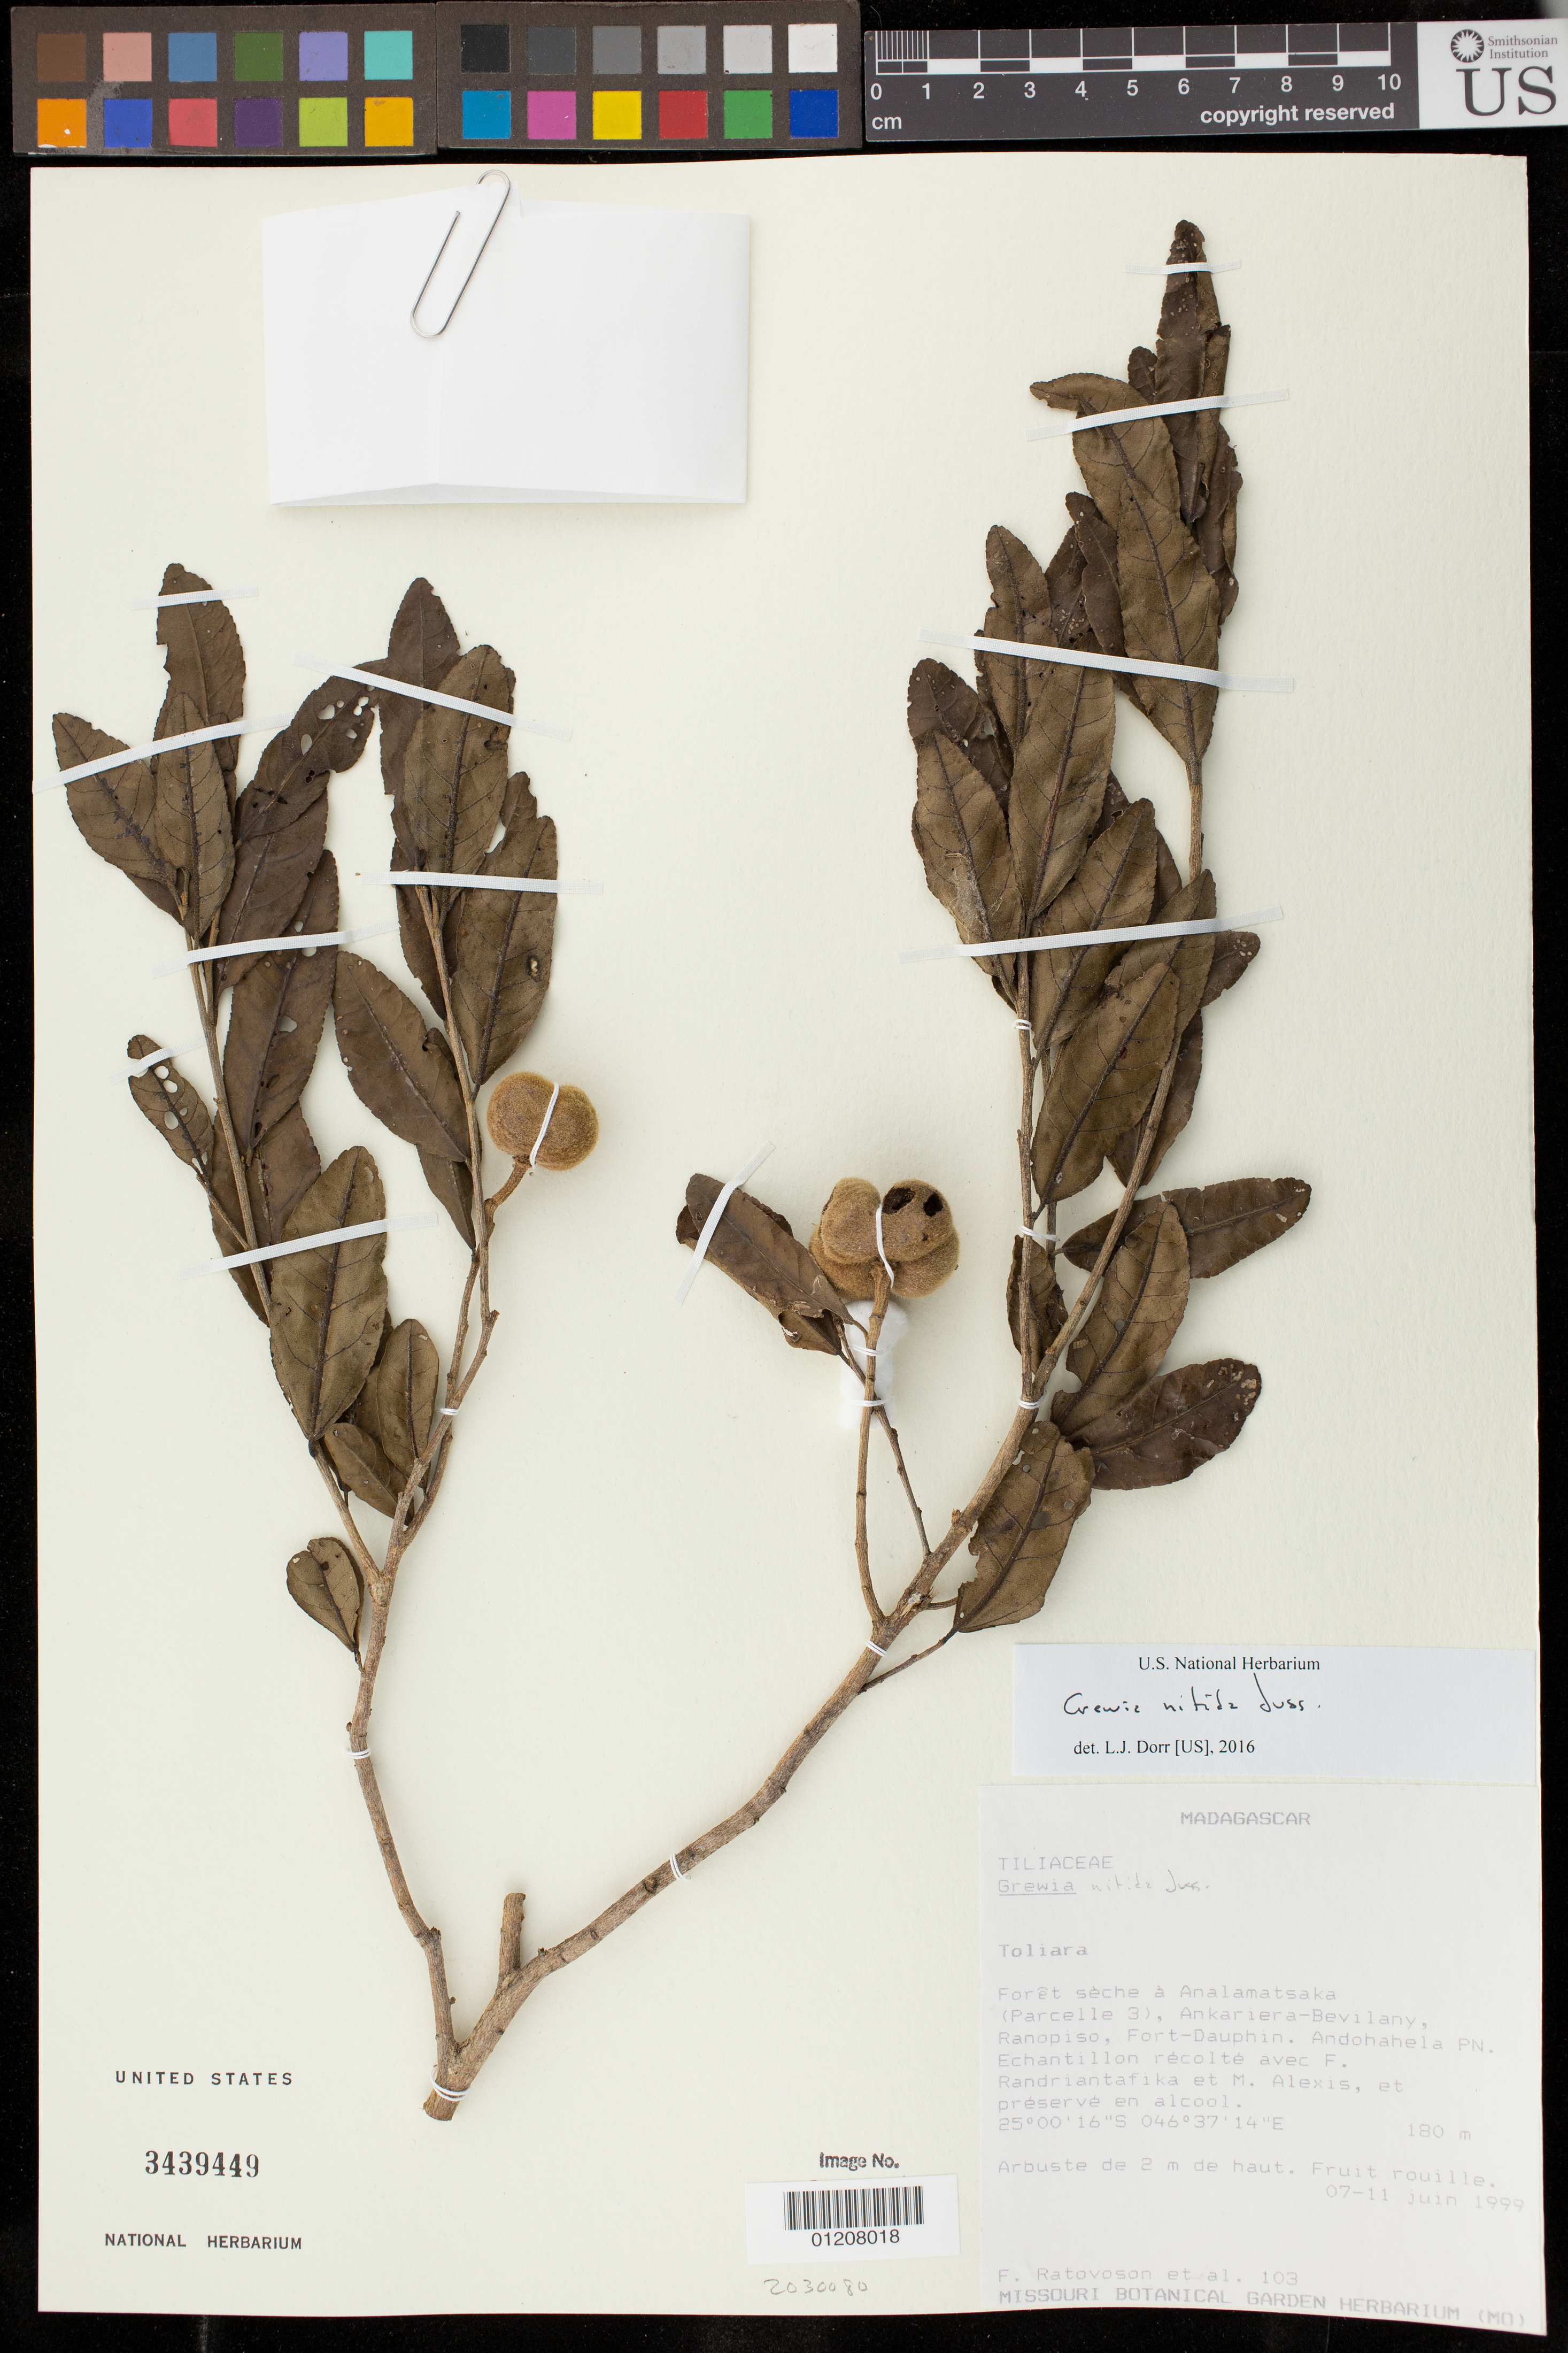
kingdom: Plantae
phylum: Tracheophyta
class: Magnoliopsida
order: Malvales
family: Malvaceae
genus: Grewia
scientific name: Grewia nitida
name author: Juss.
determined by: Dorr, L. J., (BOT), Smithsonian Institution - National Museum of Natural History (UNITED STATES)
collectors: F. Ratovoson, F. Randriantafika & Alexis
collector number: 103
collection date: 1999-06-07/1999-06-11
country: Madagascar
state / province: Anosy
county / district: Tolanaro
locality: Toliara. Foret seche a Analamatsaka (Parcelle 3), Ankariera-Bevilany, Ranopiso, Fort-Dauphin. Andohahela PN.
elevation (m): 180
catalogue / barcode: US 3439449